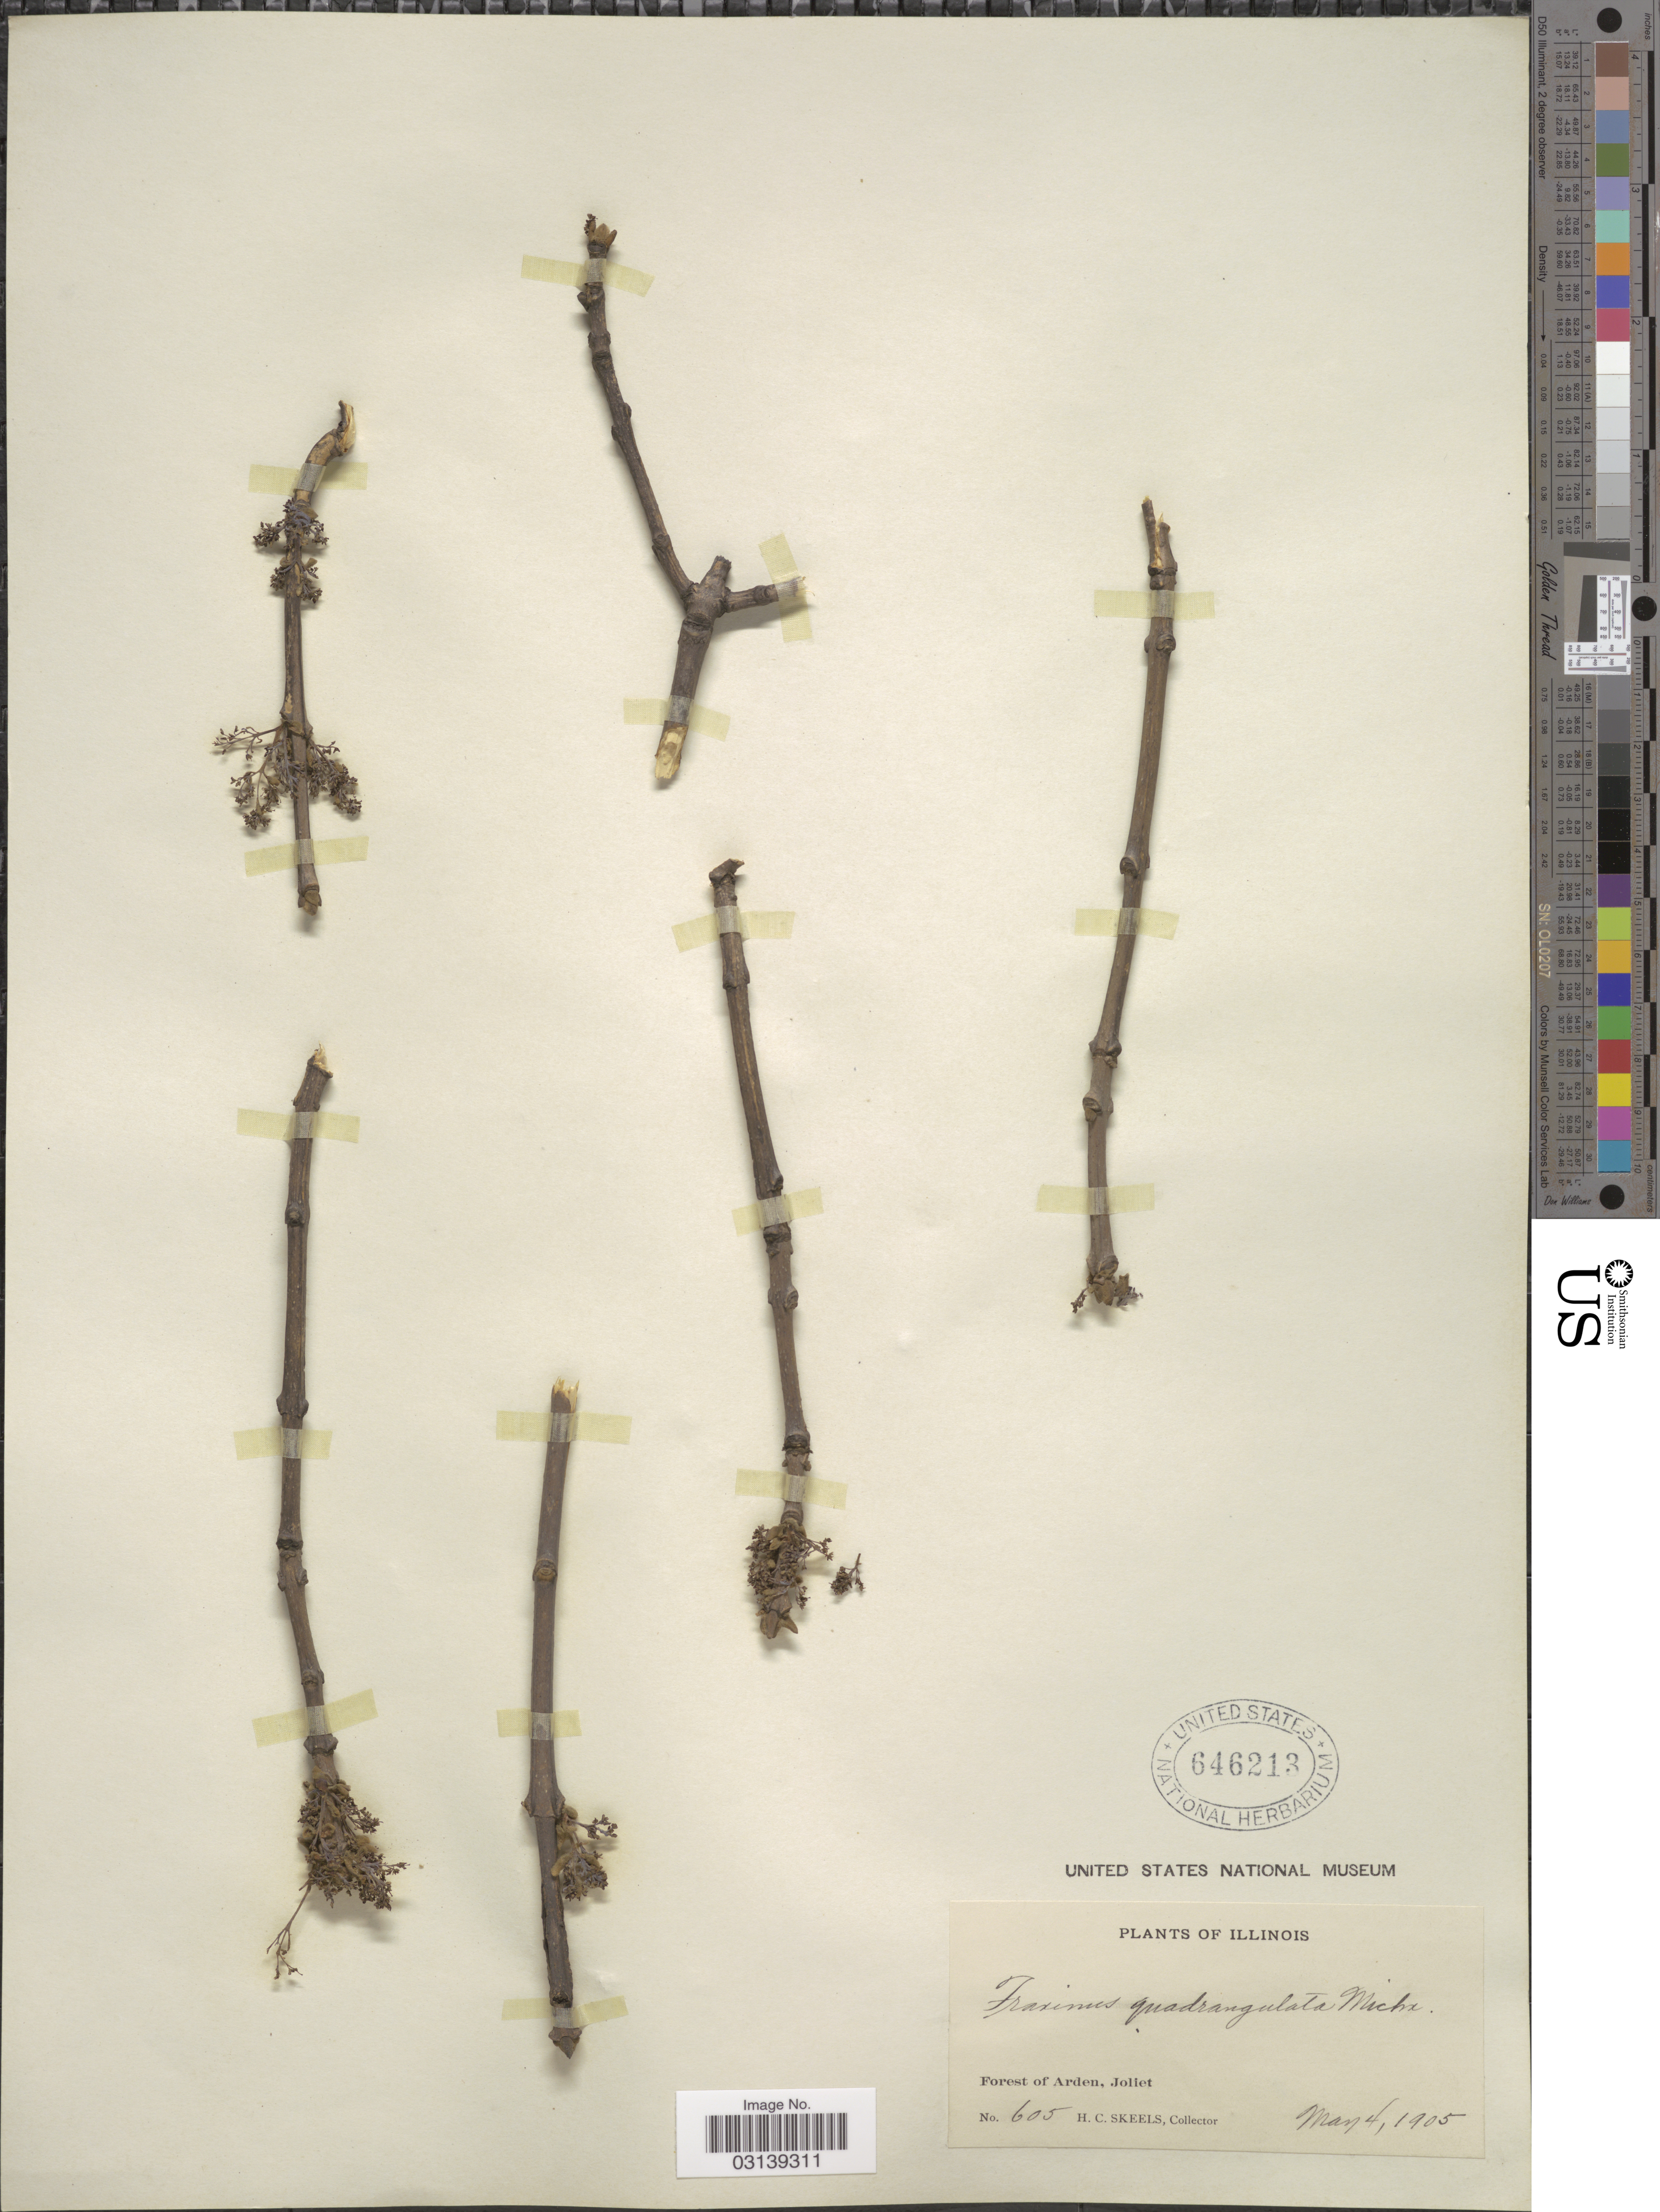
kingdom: Plantae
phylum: Tracheophyta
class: Magnoliopsida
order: Lamiales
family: Oleaceae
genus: Fraxinus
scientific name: Fraxinus quadrangulata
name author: Michx.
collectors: H. Skeels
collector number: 605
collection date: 1905-05-04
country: United States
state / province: Illinois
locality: Forest of Arden, Joliet.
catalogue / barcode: US 646213